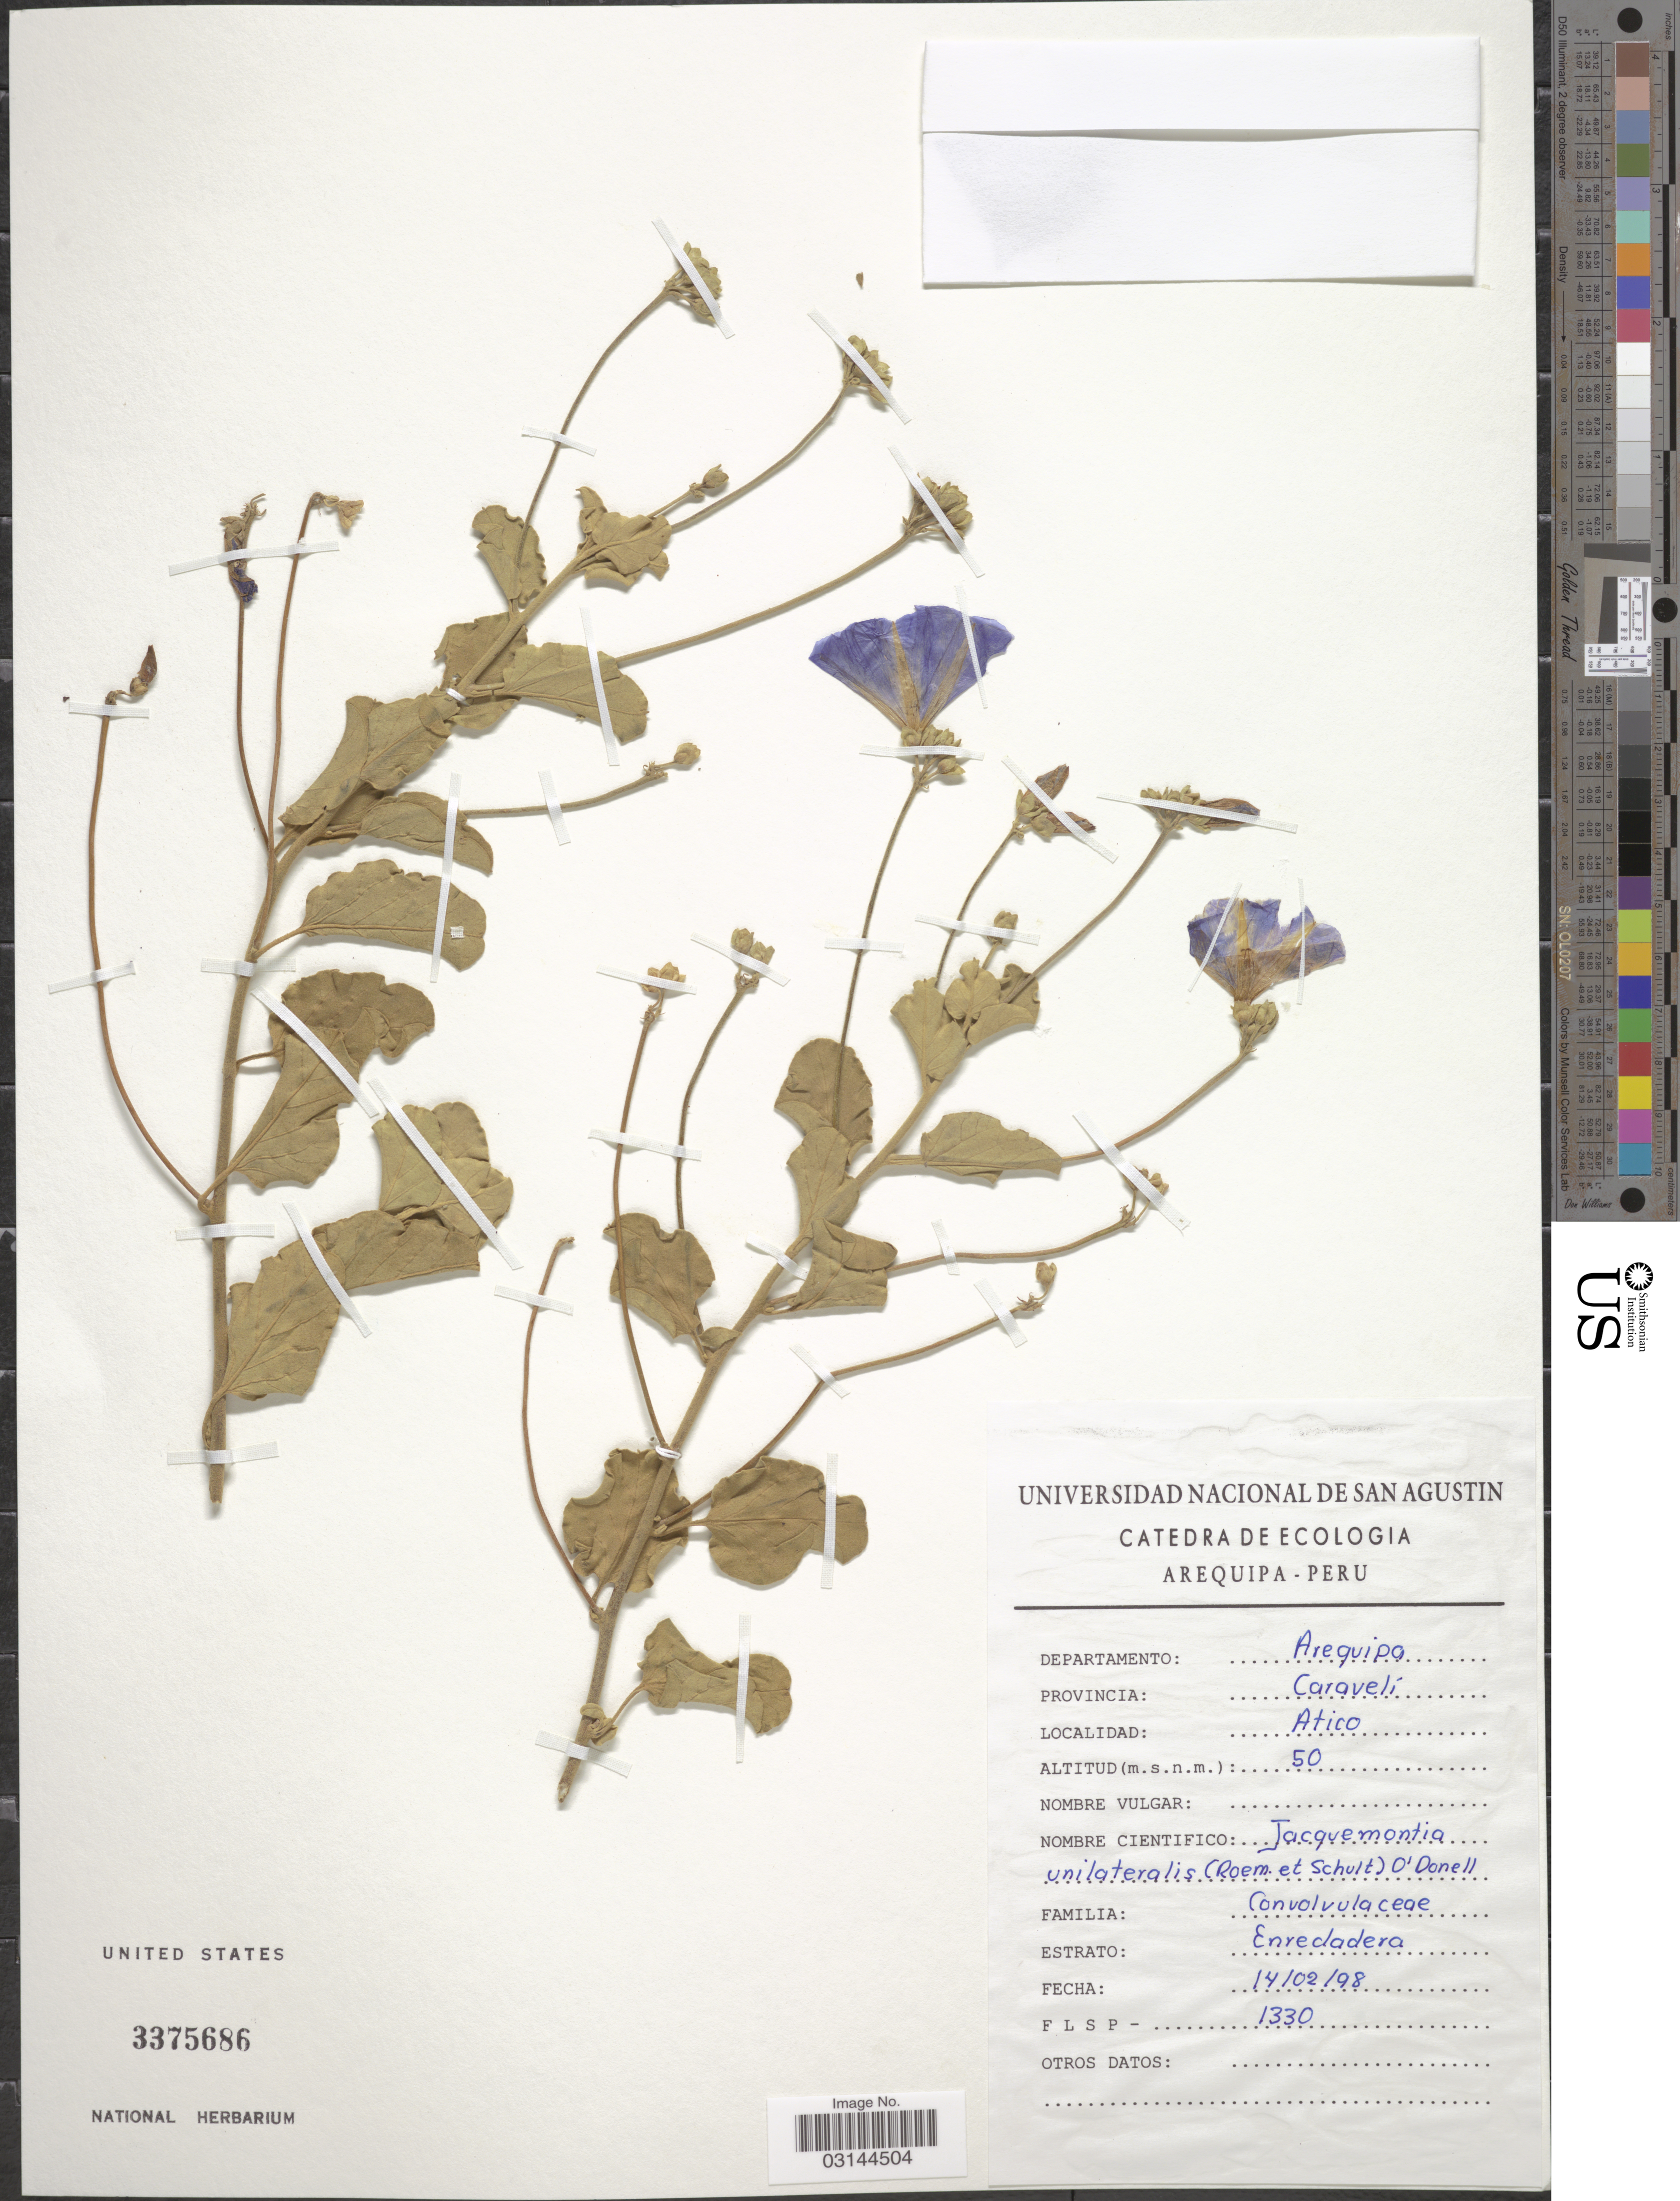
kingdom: Plantae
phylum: Tracheophyta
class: Magnoliopsida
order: Solanales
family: Convolvulaceae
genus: Jacquemontia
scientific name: Jacquemontia unilateralis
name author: (Roem. & Schult.) O'Donell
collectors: F. L. S. P.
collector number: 1330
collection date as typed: Transcribed d/m/y: 14/2/98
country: Peru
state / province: Arequipa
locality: Departamento: Arequipa. Provincia: Caravelí. Atico.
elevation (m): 50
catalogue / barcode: US 3375686